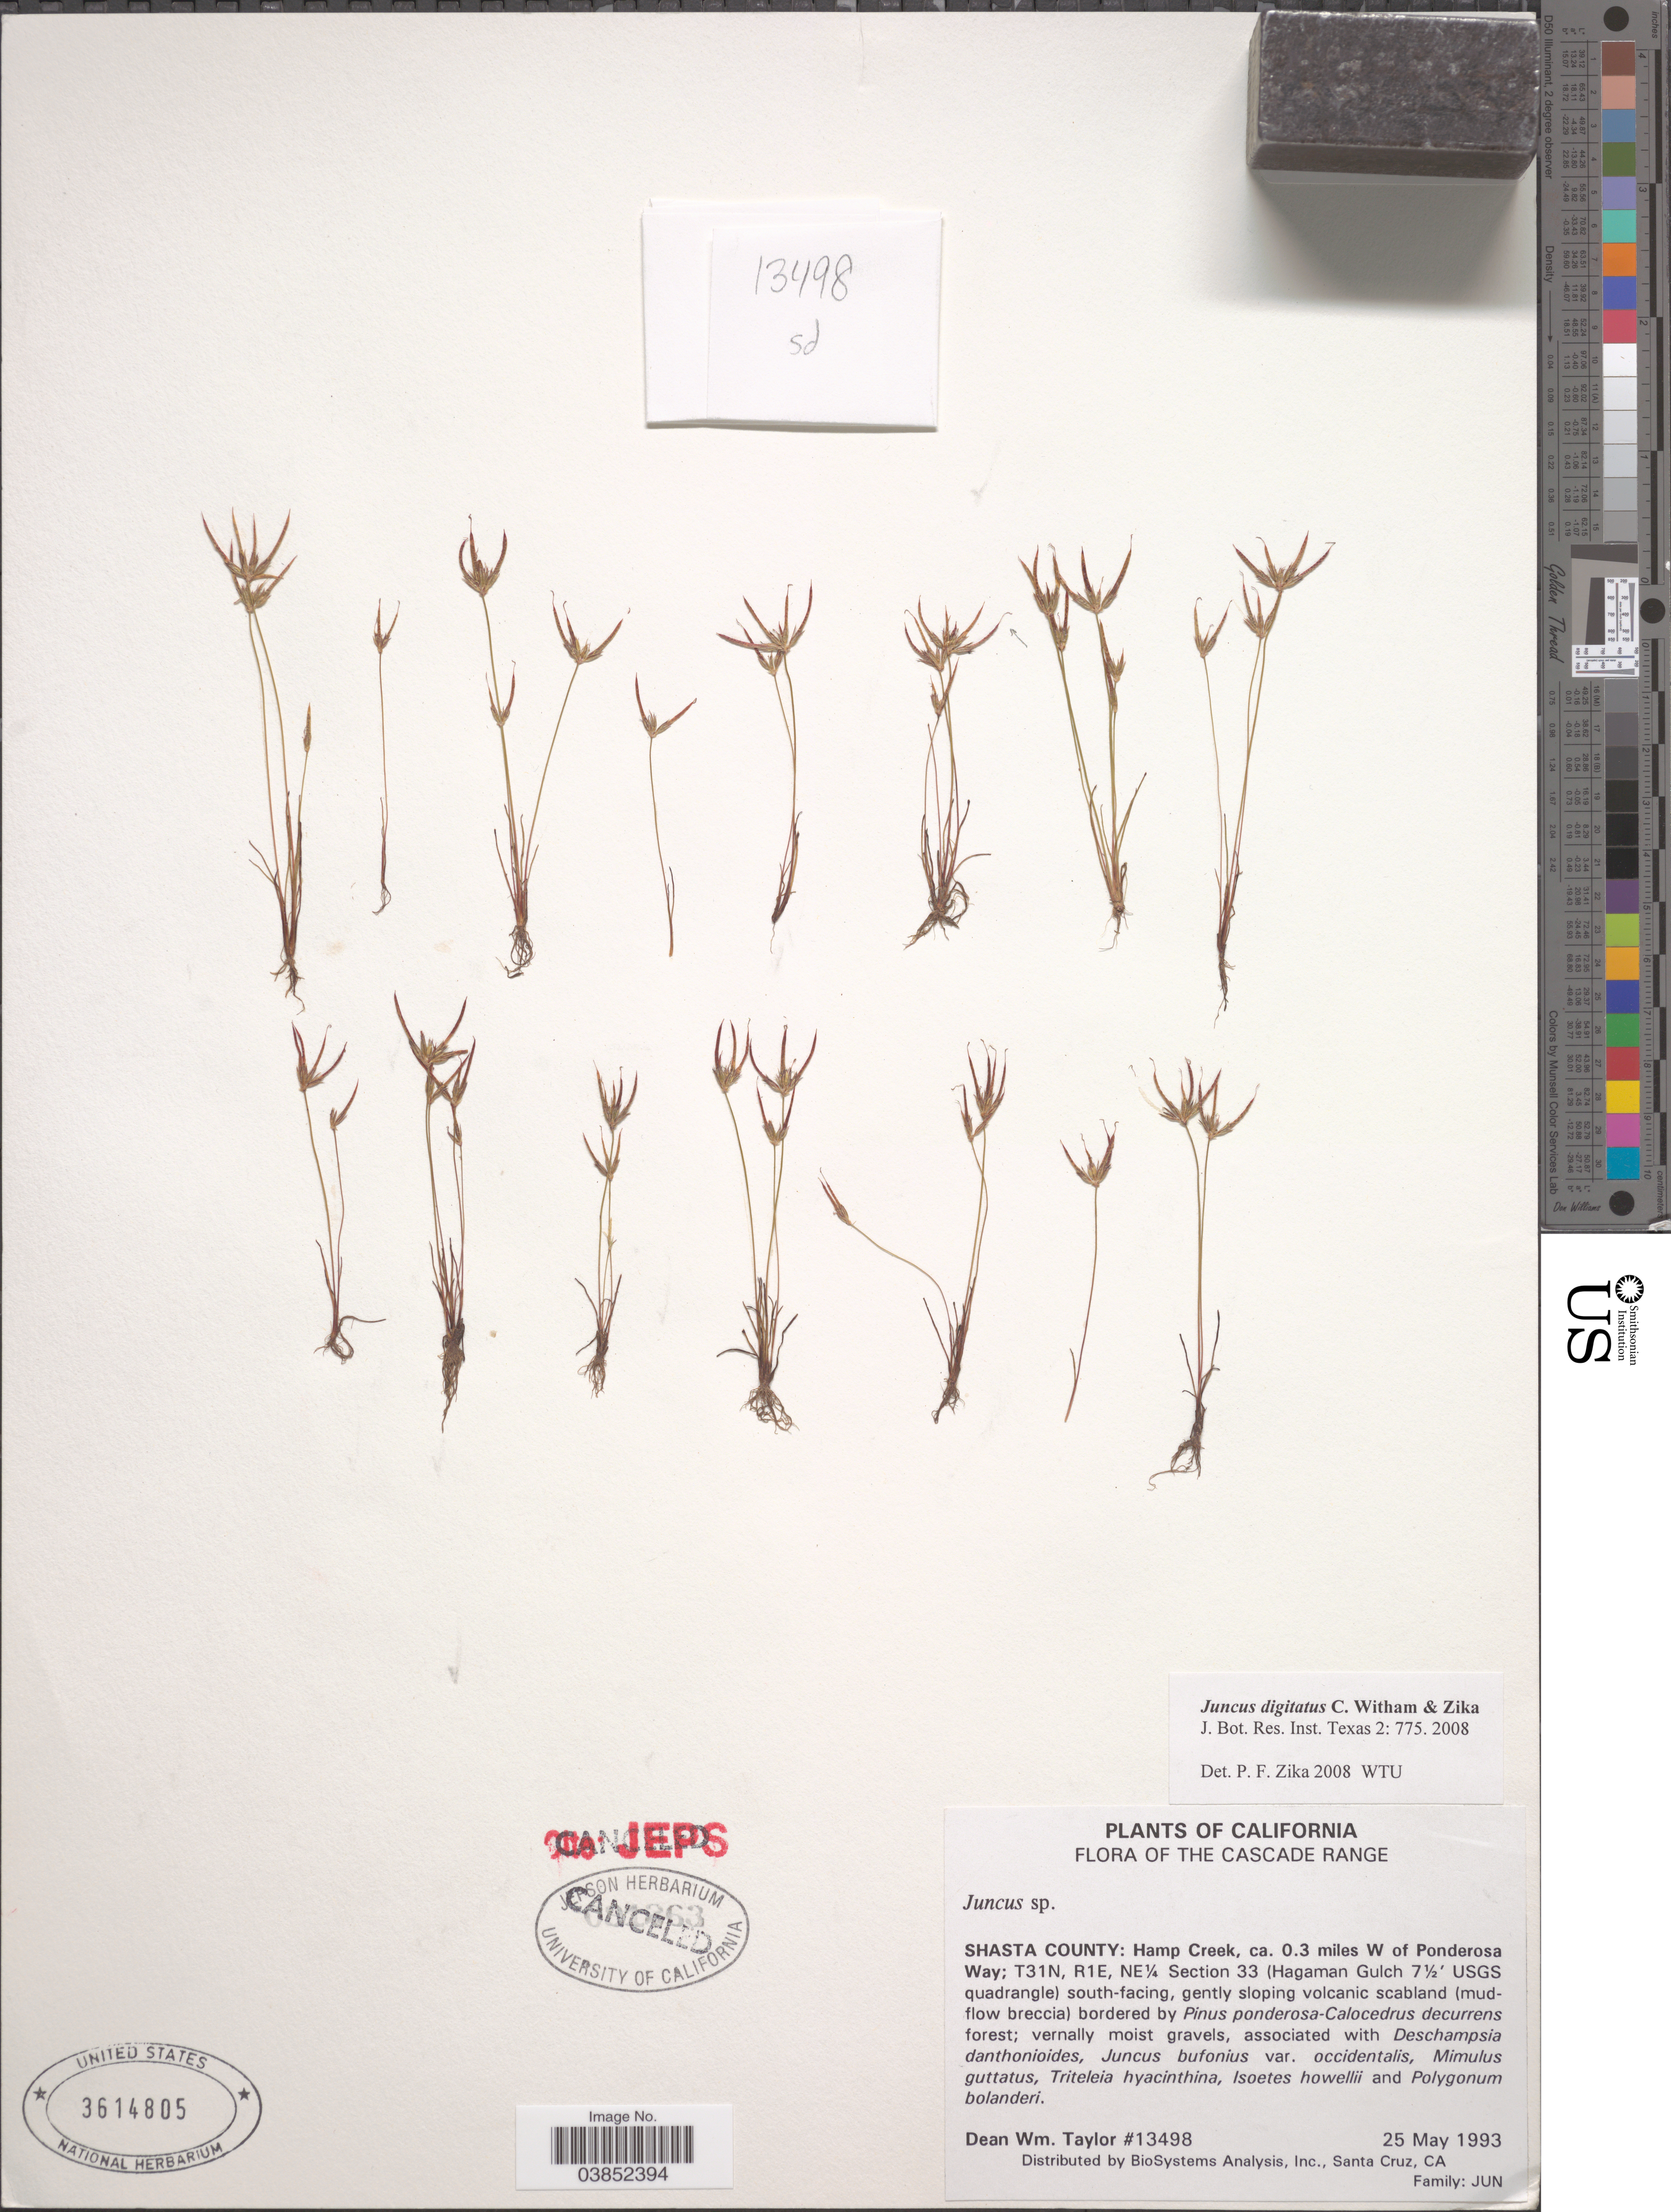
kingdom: Plantae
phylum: Tracheophyta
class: Liliopsida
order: Poales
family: Juncaceae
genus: Juncus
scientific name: Juncus digitatus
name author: C.W. Witham & Zika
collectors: D. W. Taylor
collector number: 13498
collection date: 1993-05-25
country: United States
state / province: California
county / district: Shasta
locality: Cascade Range. Shasta County: Hamp Creek, ca. 0.3 miles W of Ponderosa Way; T31N, R1E, NE¼ Section 33 (Hagaman Gulch 7½' USGS quadrangle) south-facing.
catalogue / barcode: US 3614805